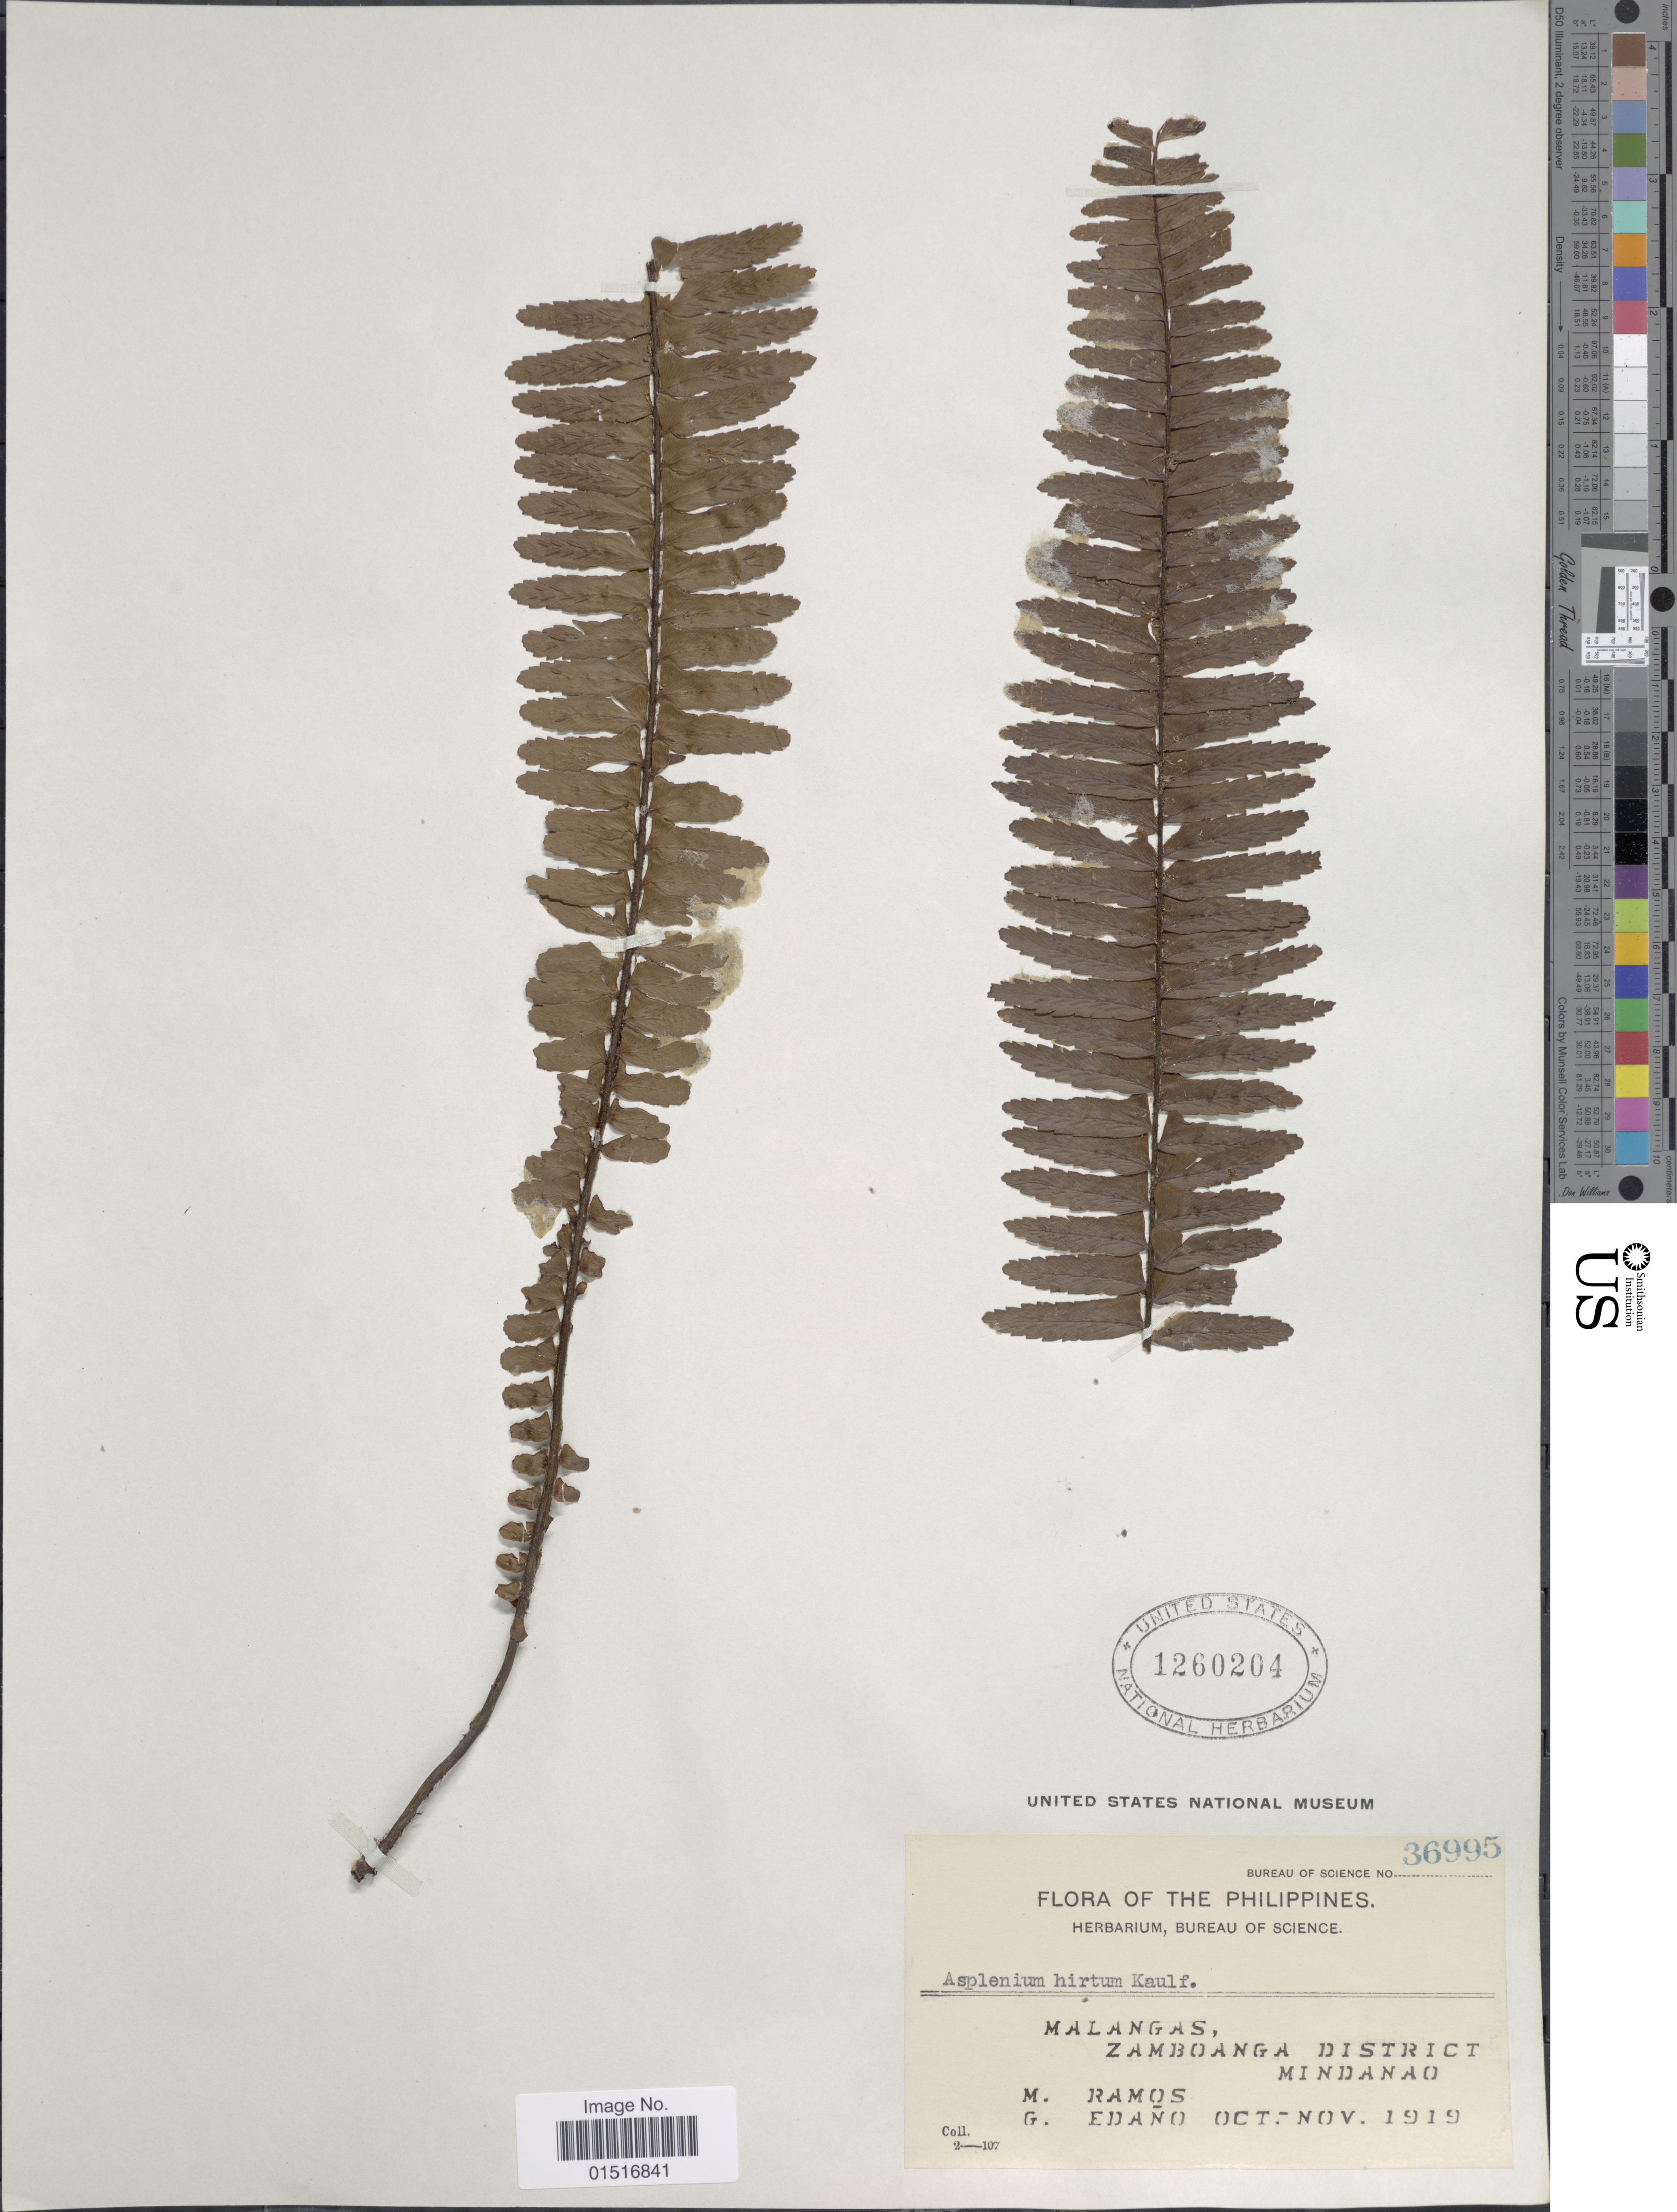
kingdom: Plantae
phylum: Tracheophyta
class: Polypodiopsida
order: Polypodiales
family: Aspleniaceae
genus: Asplenium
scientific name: Asplenium pellucidum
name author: Lam.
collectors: M. Ramos & G. Edaño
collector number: Bureau of Science 36995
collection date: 1919-10/1919-11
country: Philippines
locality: Malangas, Zamboanga District. Mindanao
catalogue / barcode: US 1260204